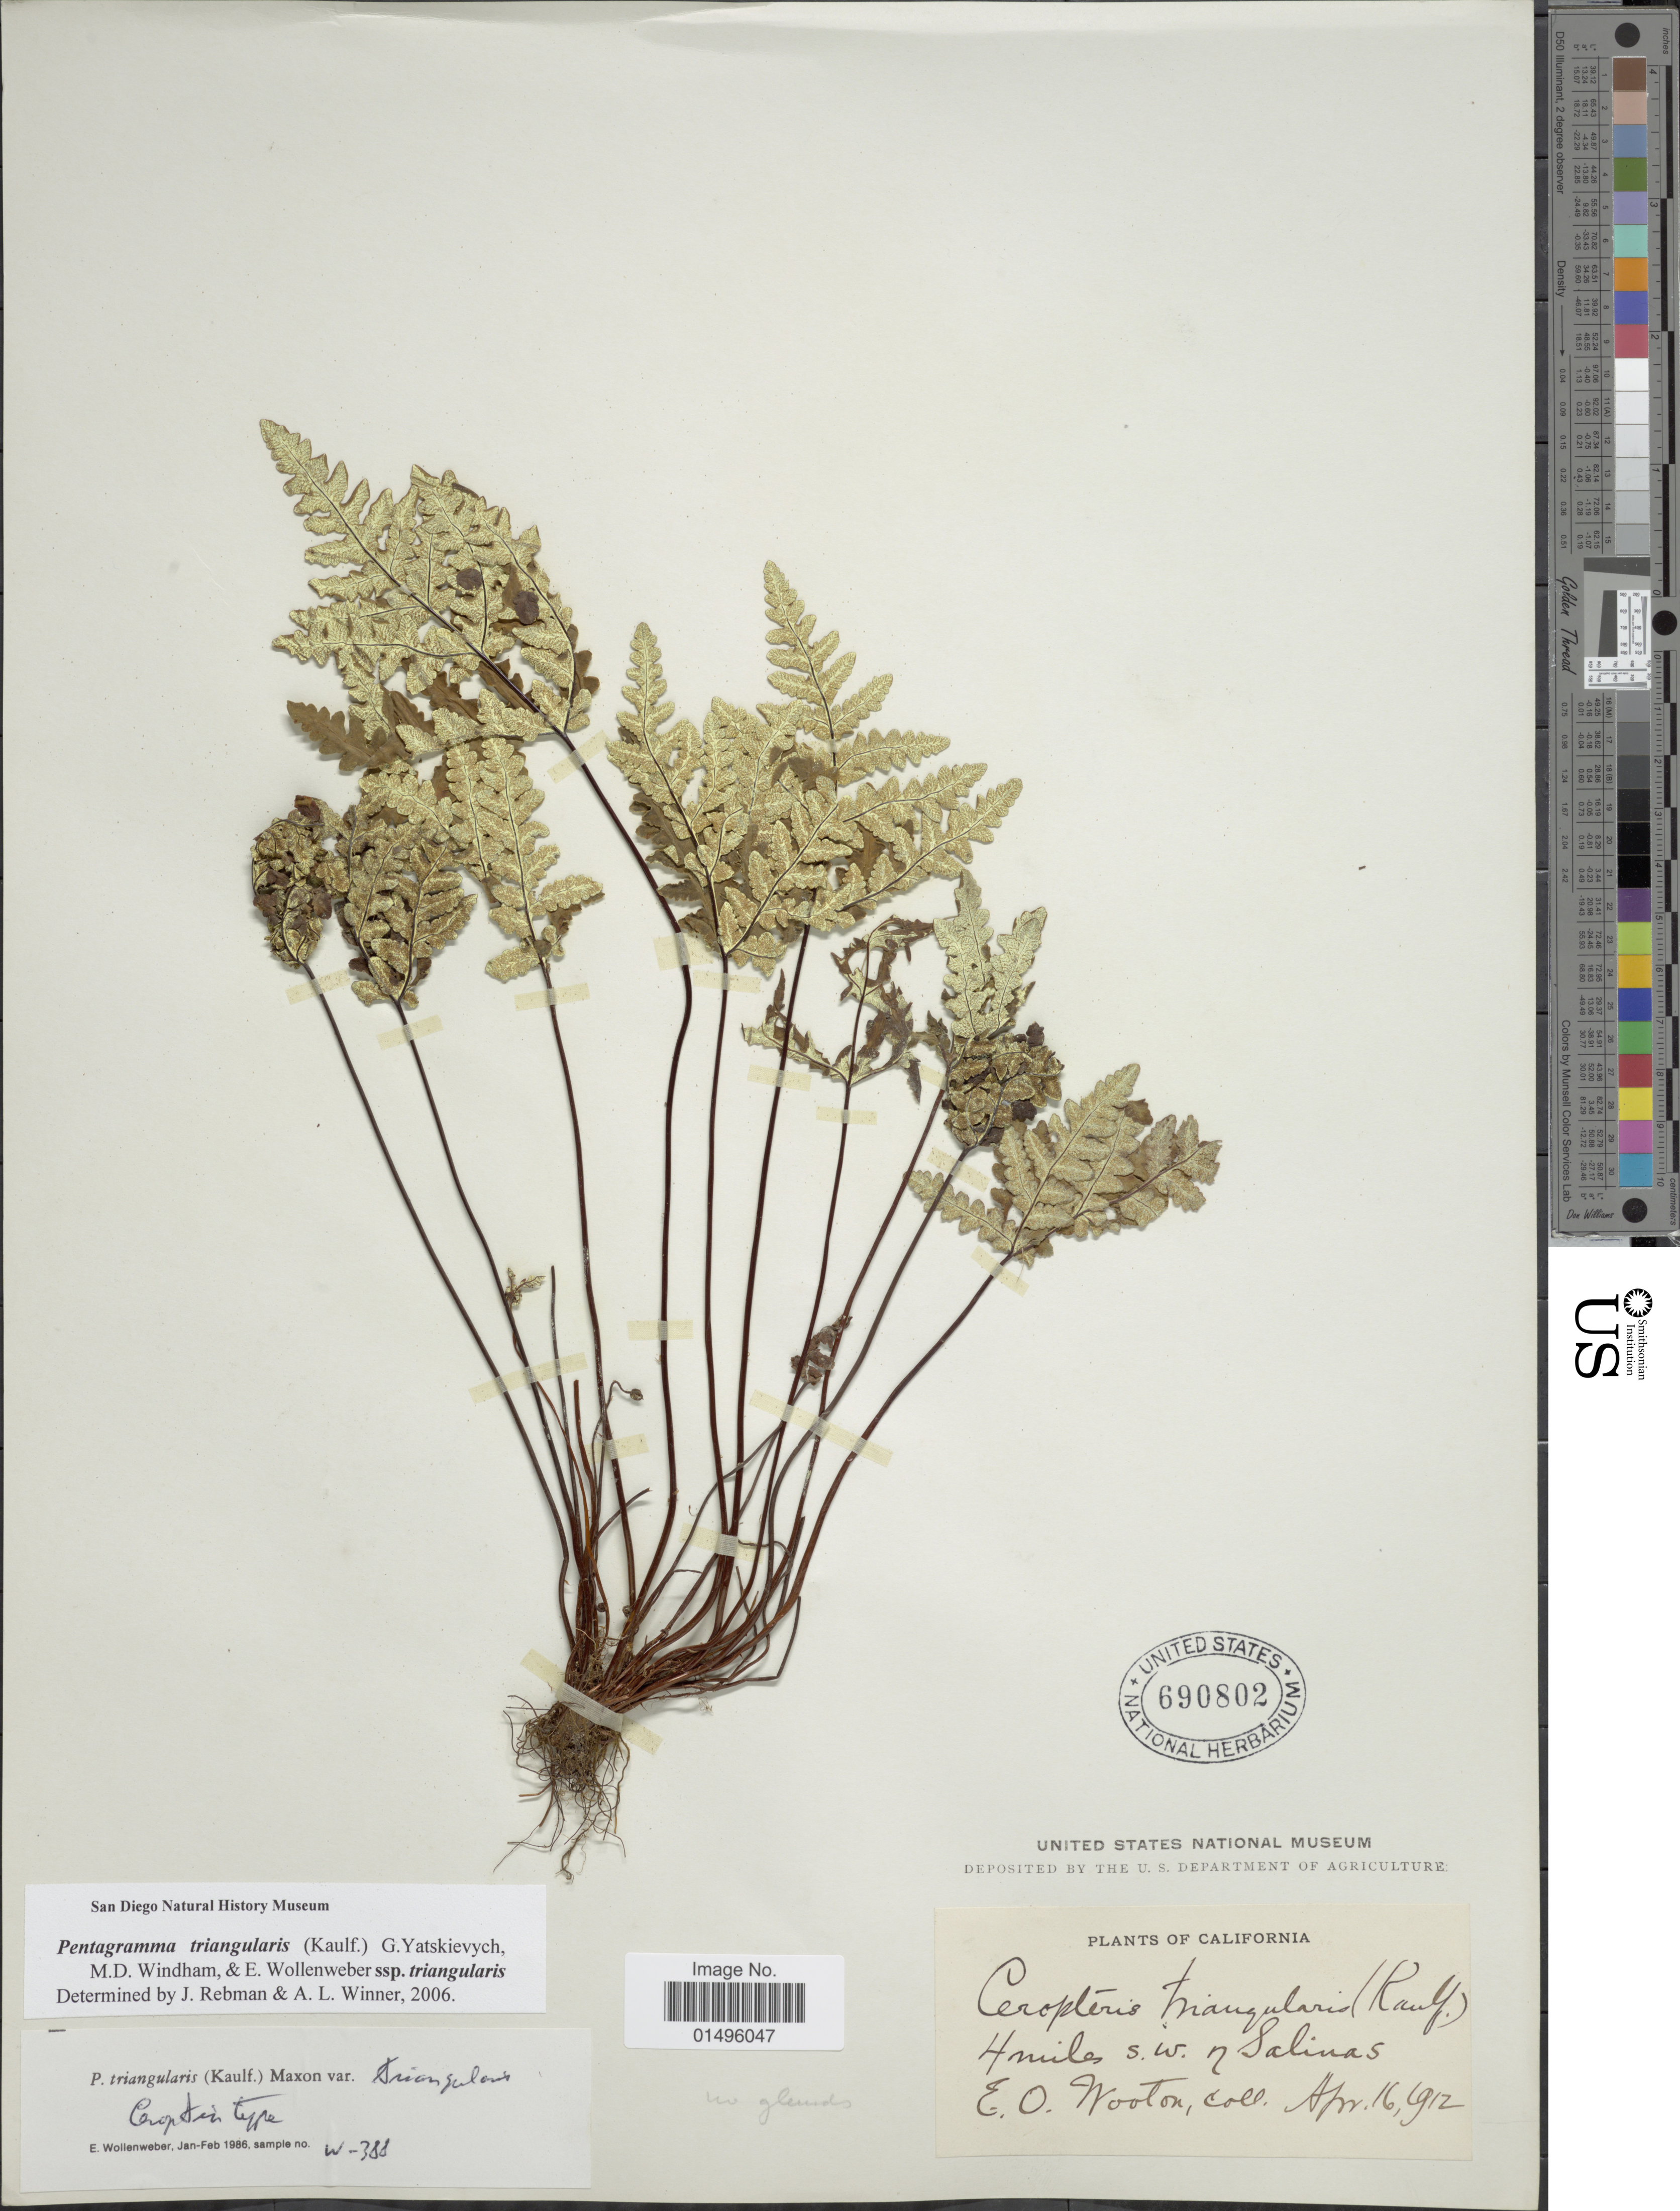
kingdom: Plantae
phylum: Tracheophyta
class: Polypodiopsida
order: Polypodiales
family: Pteridaceae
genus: Pentagramma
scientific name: Pentagramma triangularis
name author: (Kaulf.) Yatsk. et al.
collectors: E. O. Wooton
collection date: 1912-04-16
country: United States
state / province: California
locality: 4 miles S.W. of Salinas.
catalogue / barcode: US 690802